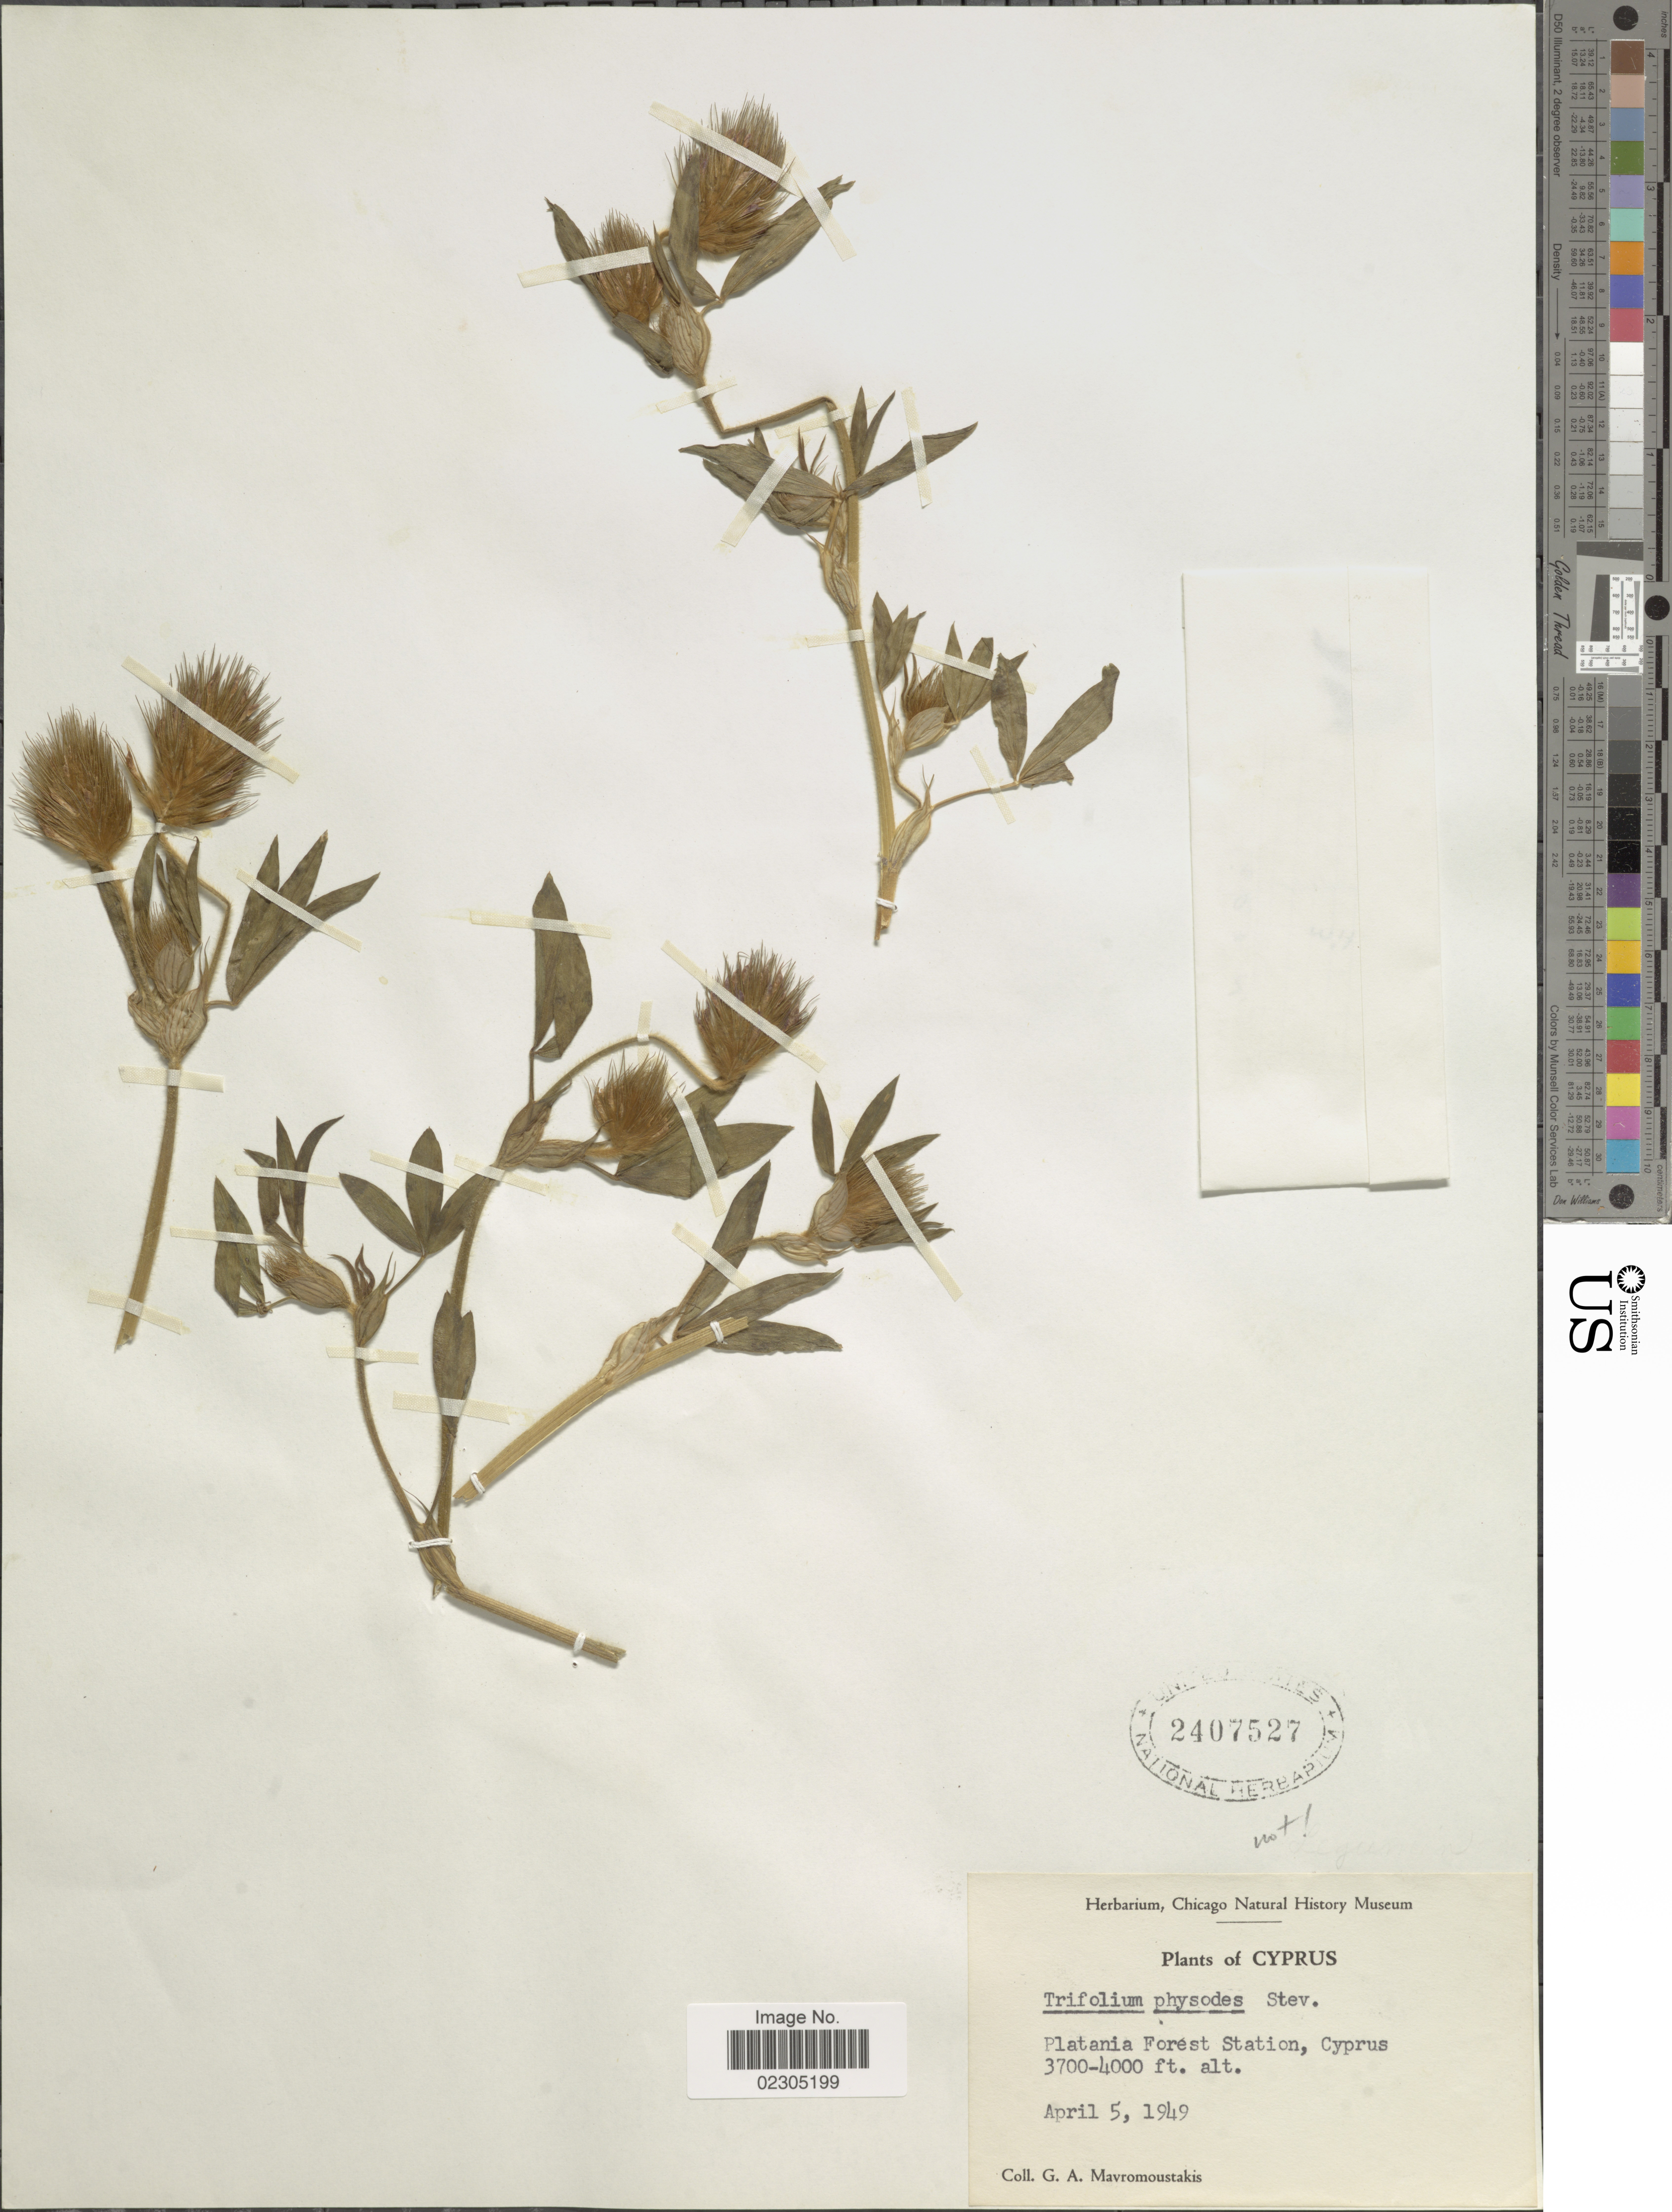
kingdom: Plantae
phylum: Tracheophyta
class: Magnoliopsida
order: Fabales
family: Fabaceae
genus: Trifolium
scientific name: Trifolium physodes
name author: M. Bieb.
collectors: G. Mavromoustakis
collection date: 1949-04-05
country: Cyprus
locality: Platania Forest Station.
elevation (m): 1128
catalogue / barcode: US 2407527